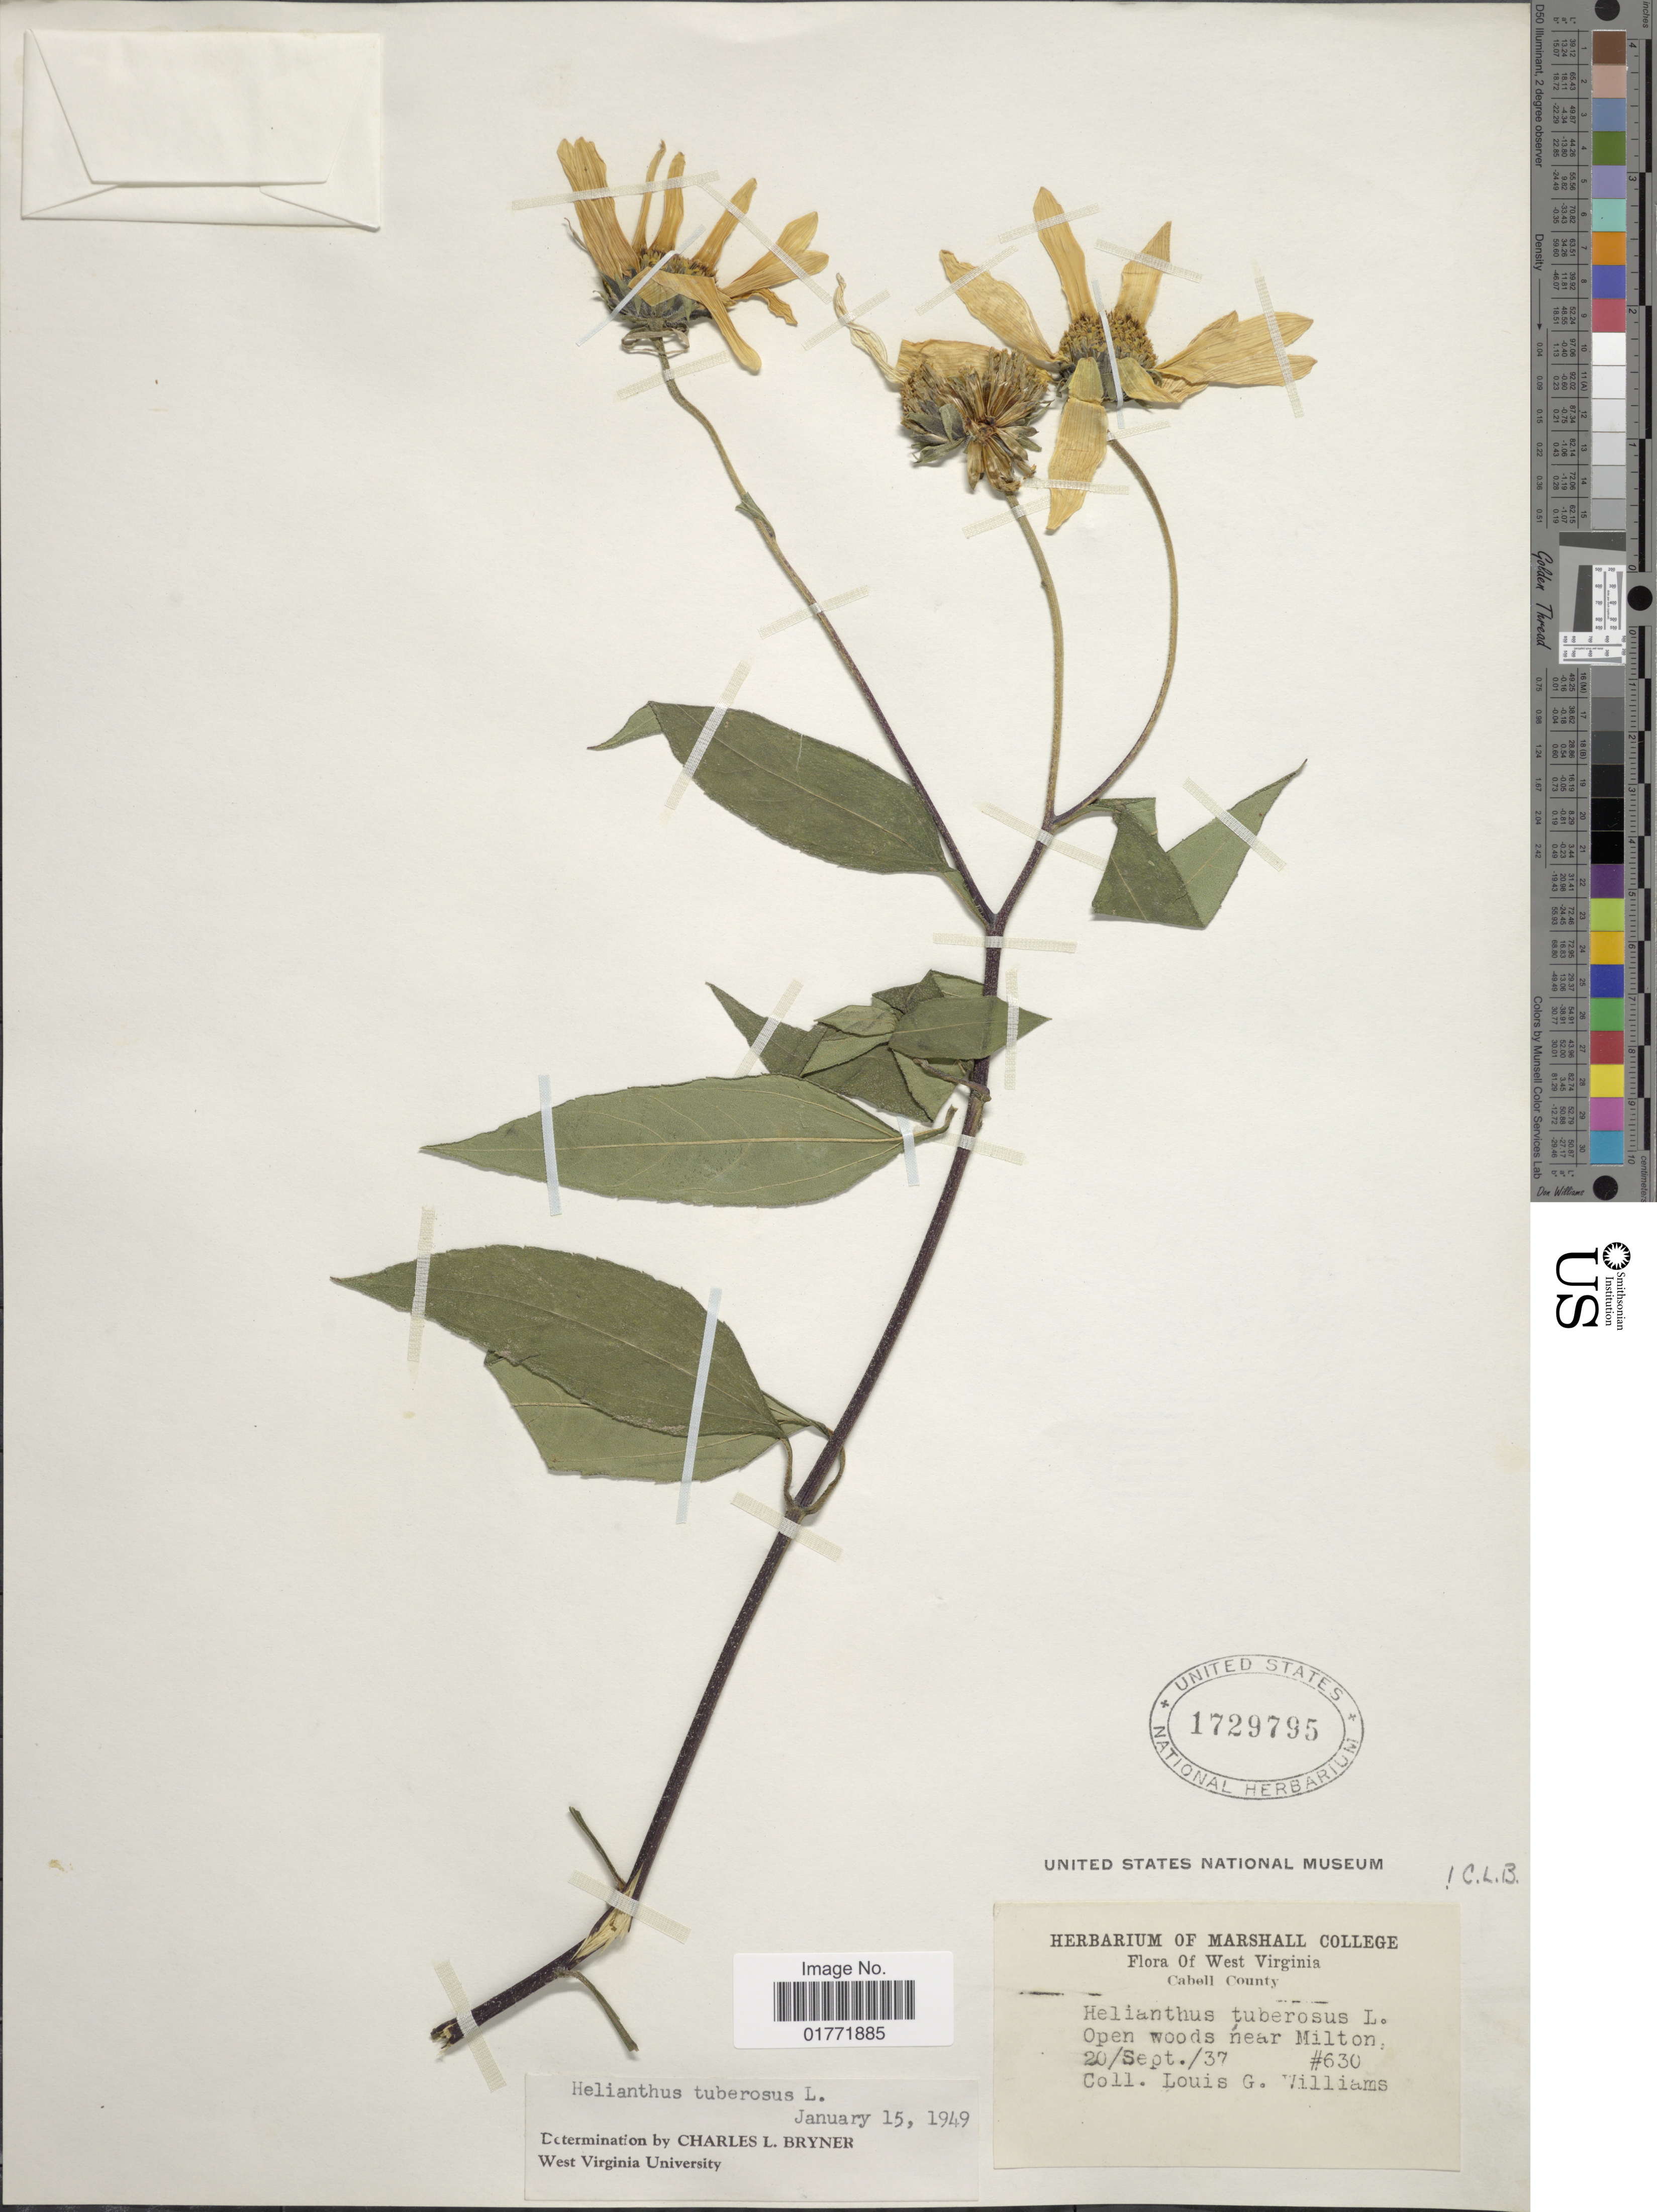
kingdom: Plantae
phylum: Tracheophyta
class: Magnoliopsida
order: Asterales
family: Asteraceae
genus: Helianthus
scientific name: Helianthus tuberosus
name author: L.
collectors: L. G. Williams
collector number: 630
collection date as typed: Transcribed d/m/y: 20/9/37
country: United States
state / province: West Virginia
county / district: Cabell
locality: West Virginia, cabell County. Open woods near Milton.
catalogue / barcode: US 1729795